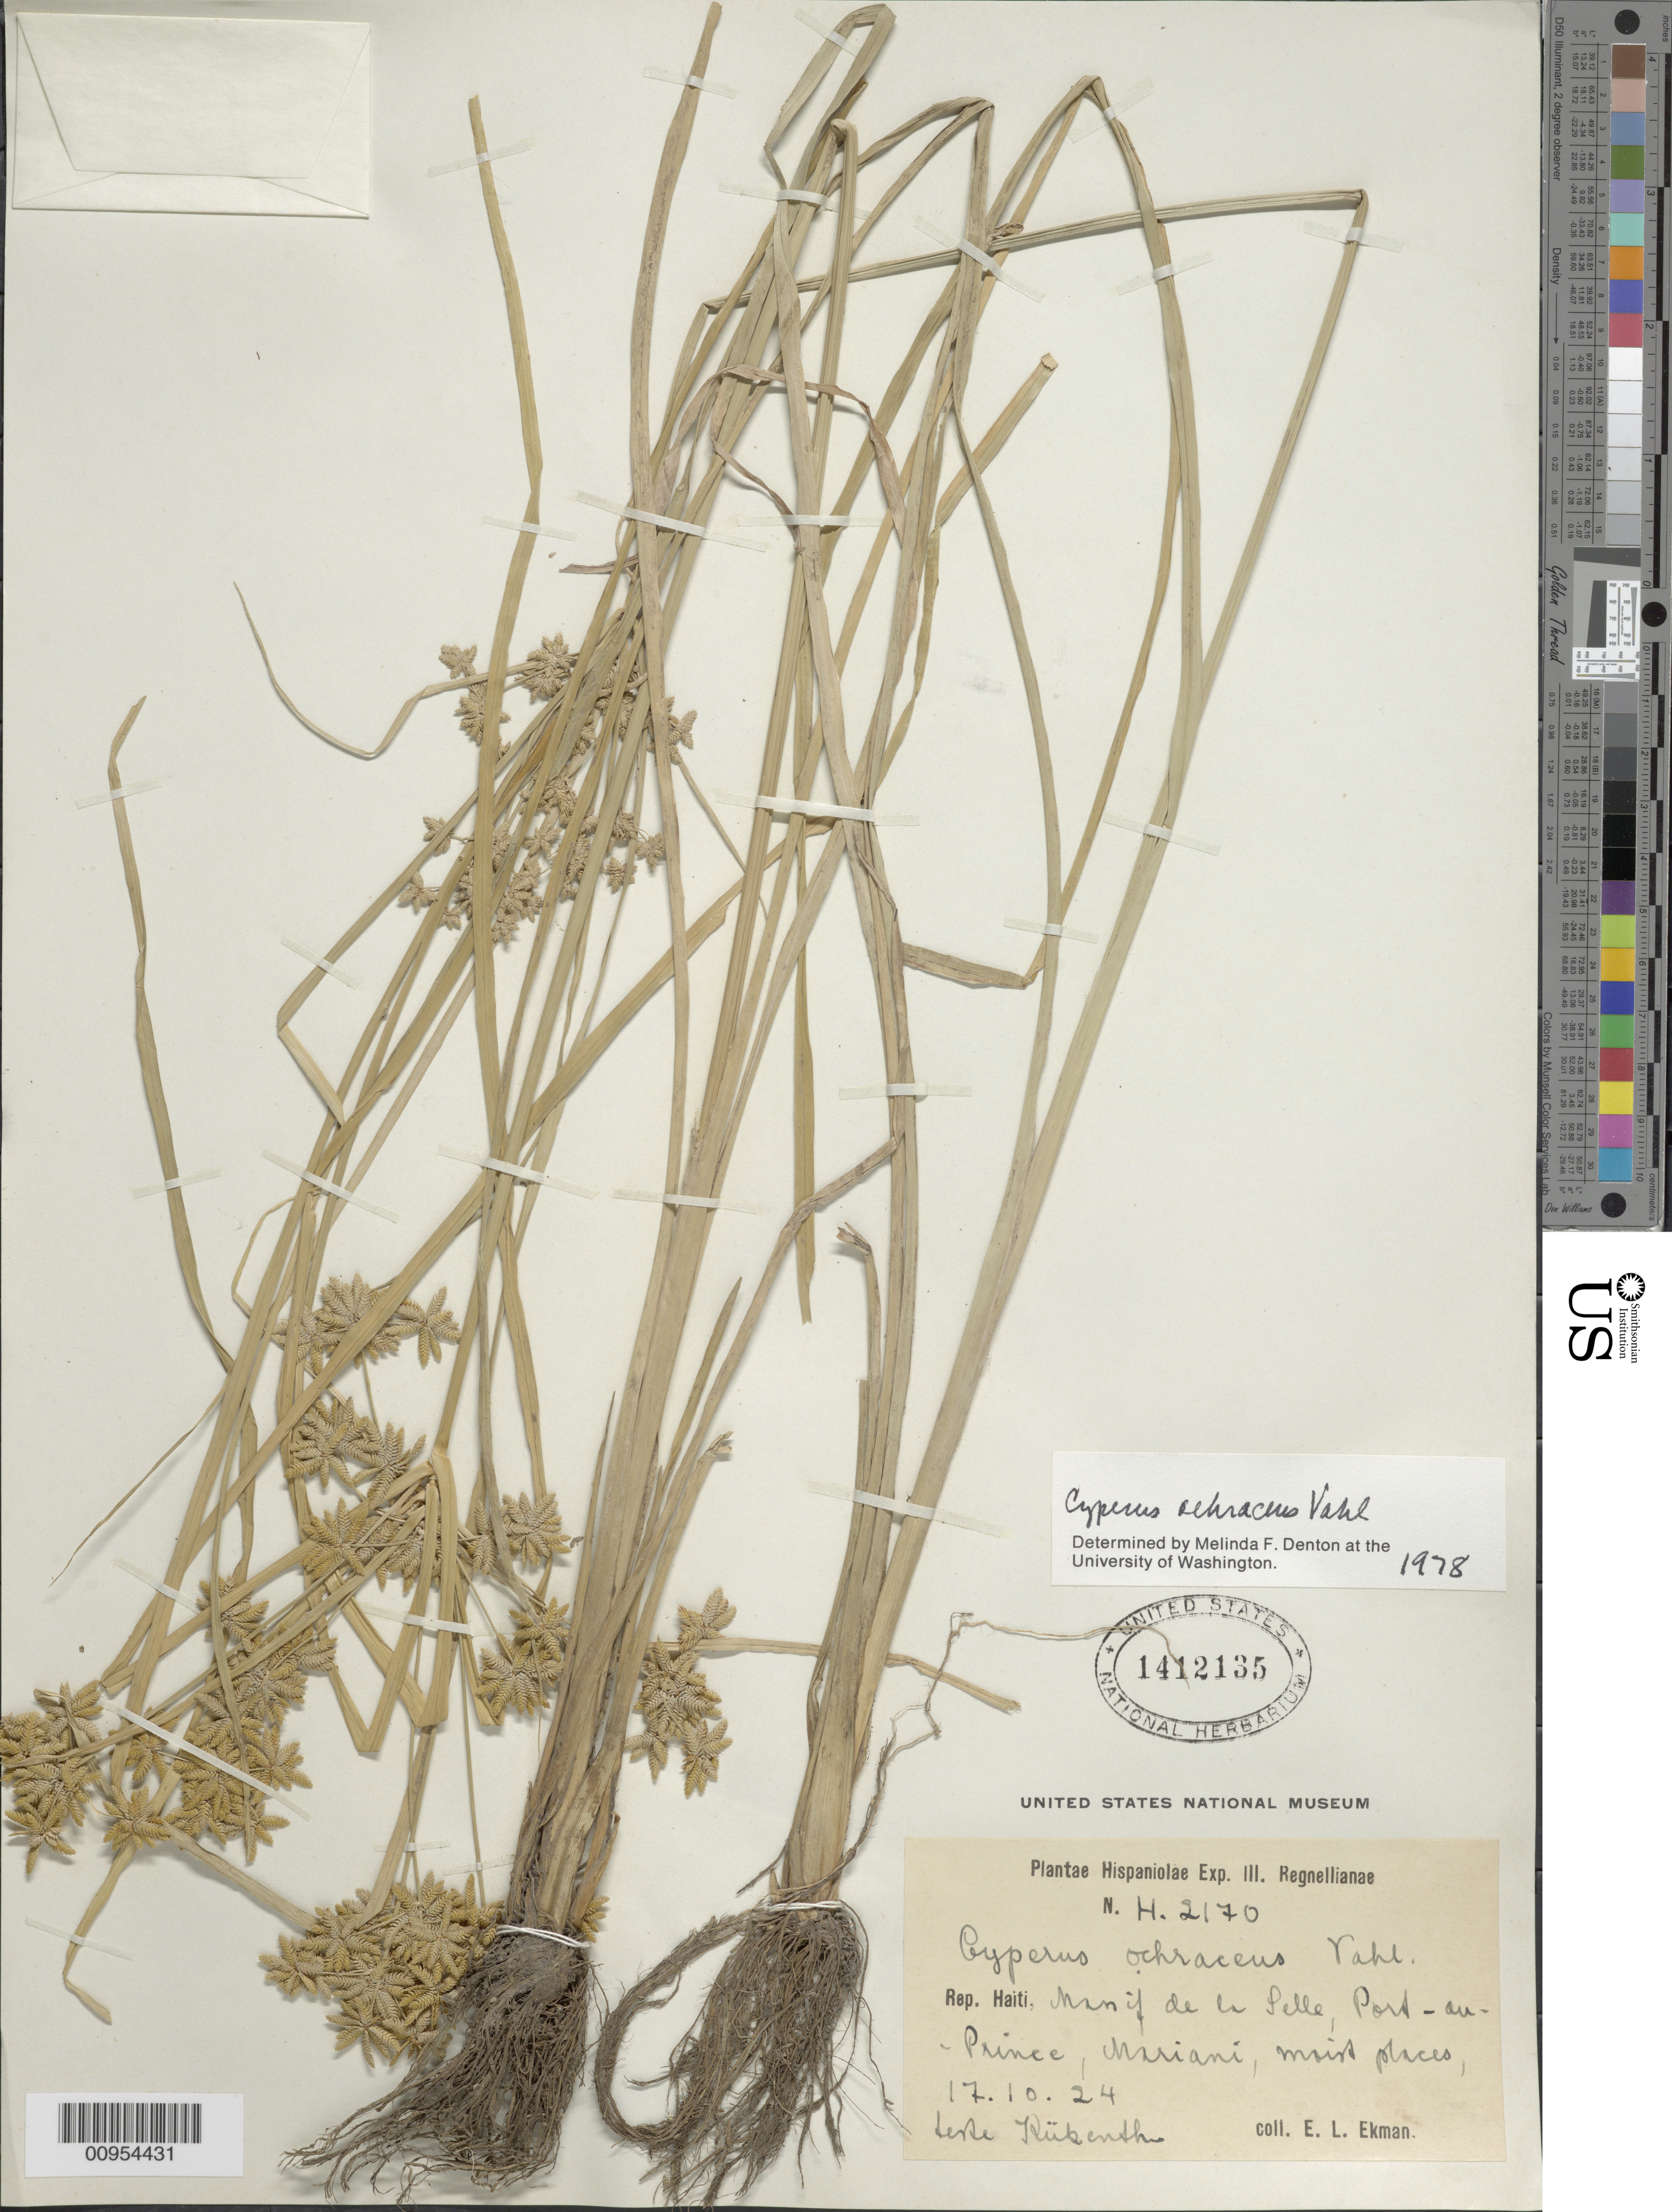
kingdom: Plantae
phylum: Tracheophyta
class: Liliopsida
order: Poales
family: Cyperaceae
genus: Cyperus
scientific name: Cyperus ochraceus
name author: Vahl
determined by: Denton, M. F.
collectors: E. L. Ekman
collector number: H 2170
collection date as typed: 17 Oct 1924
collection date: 1924-10-17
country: Haiti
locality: Massif de la Selle, Port au Prince, Mariani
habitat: Moist places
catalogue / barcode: US 1412135